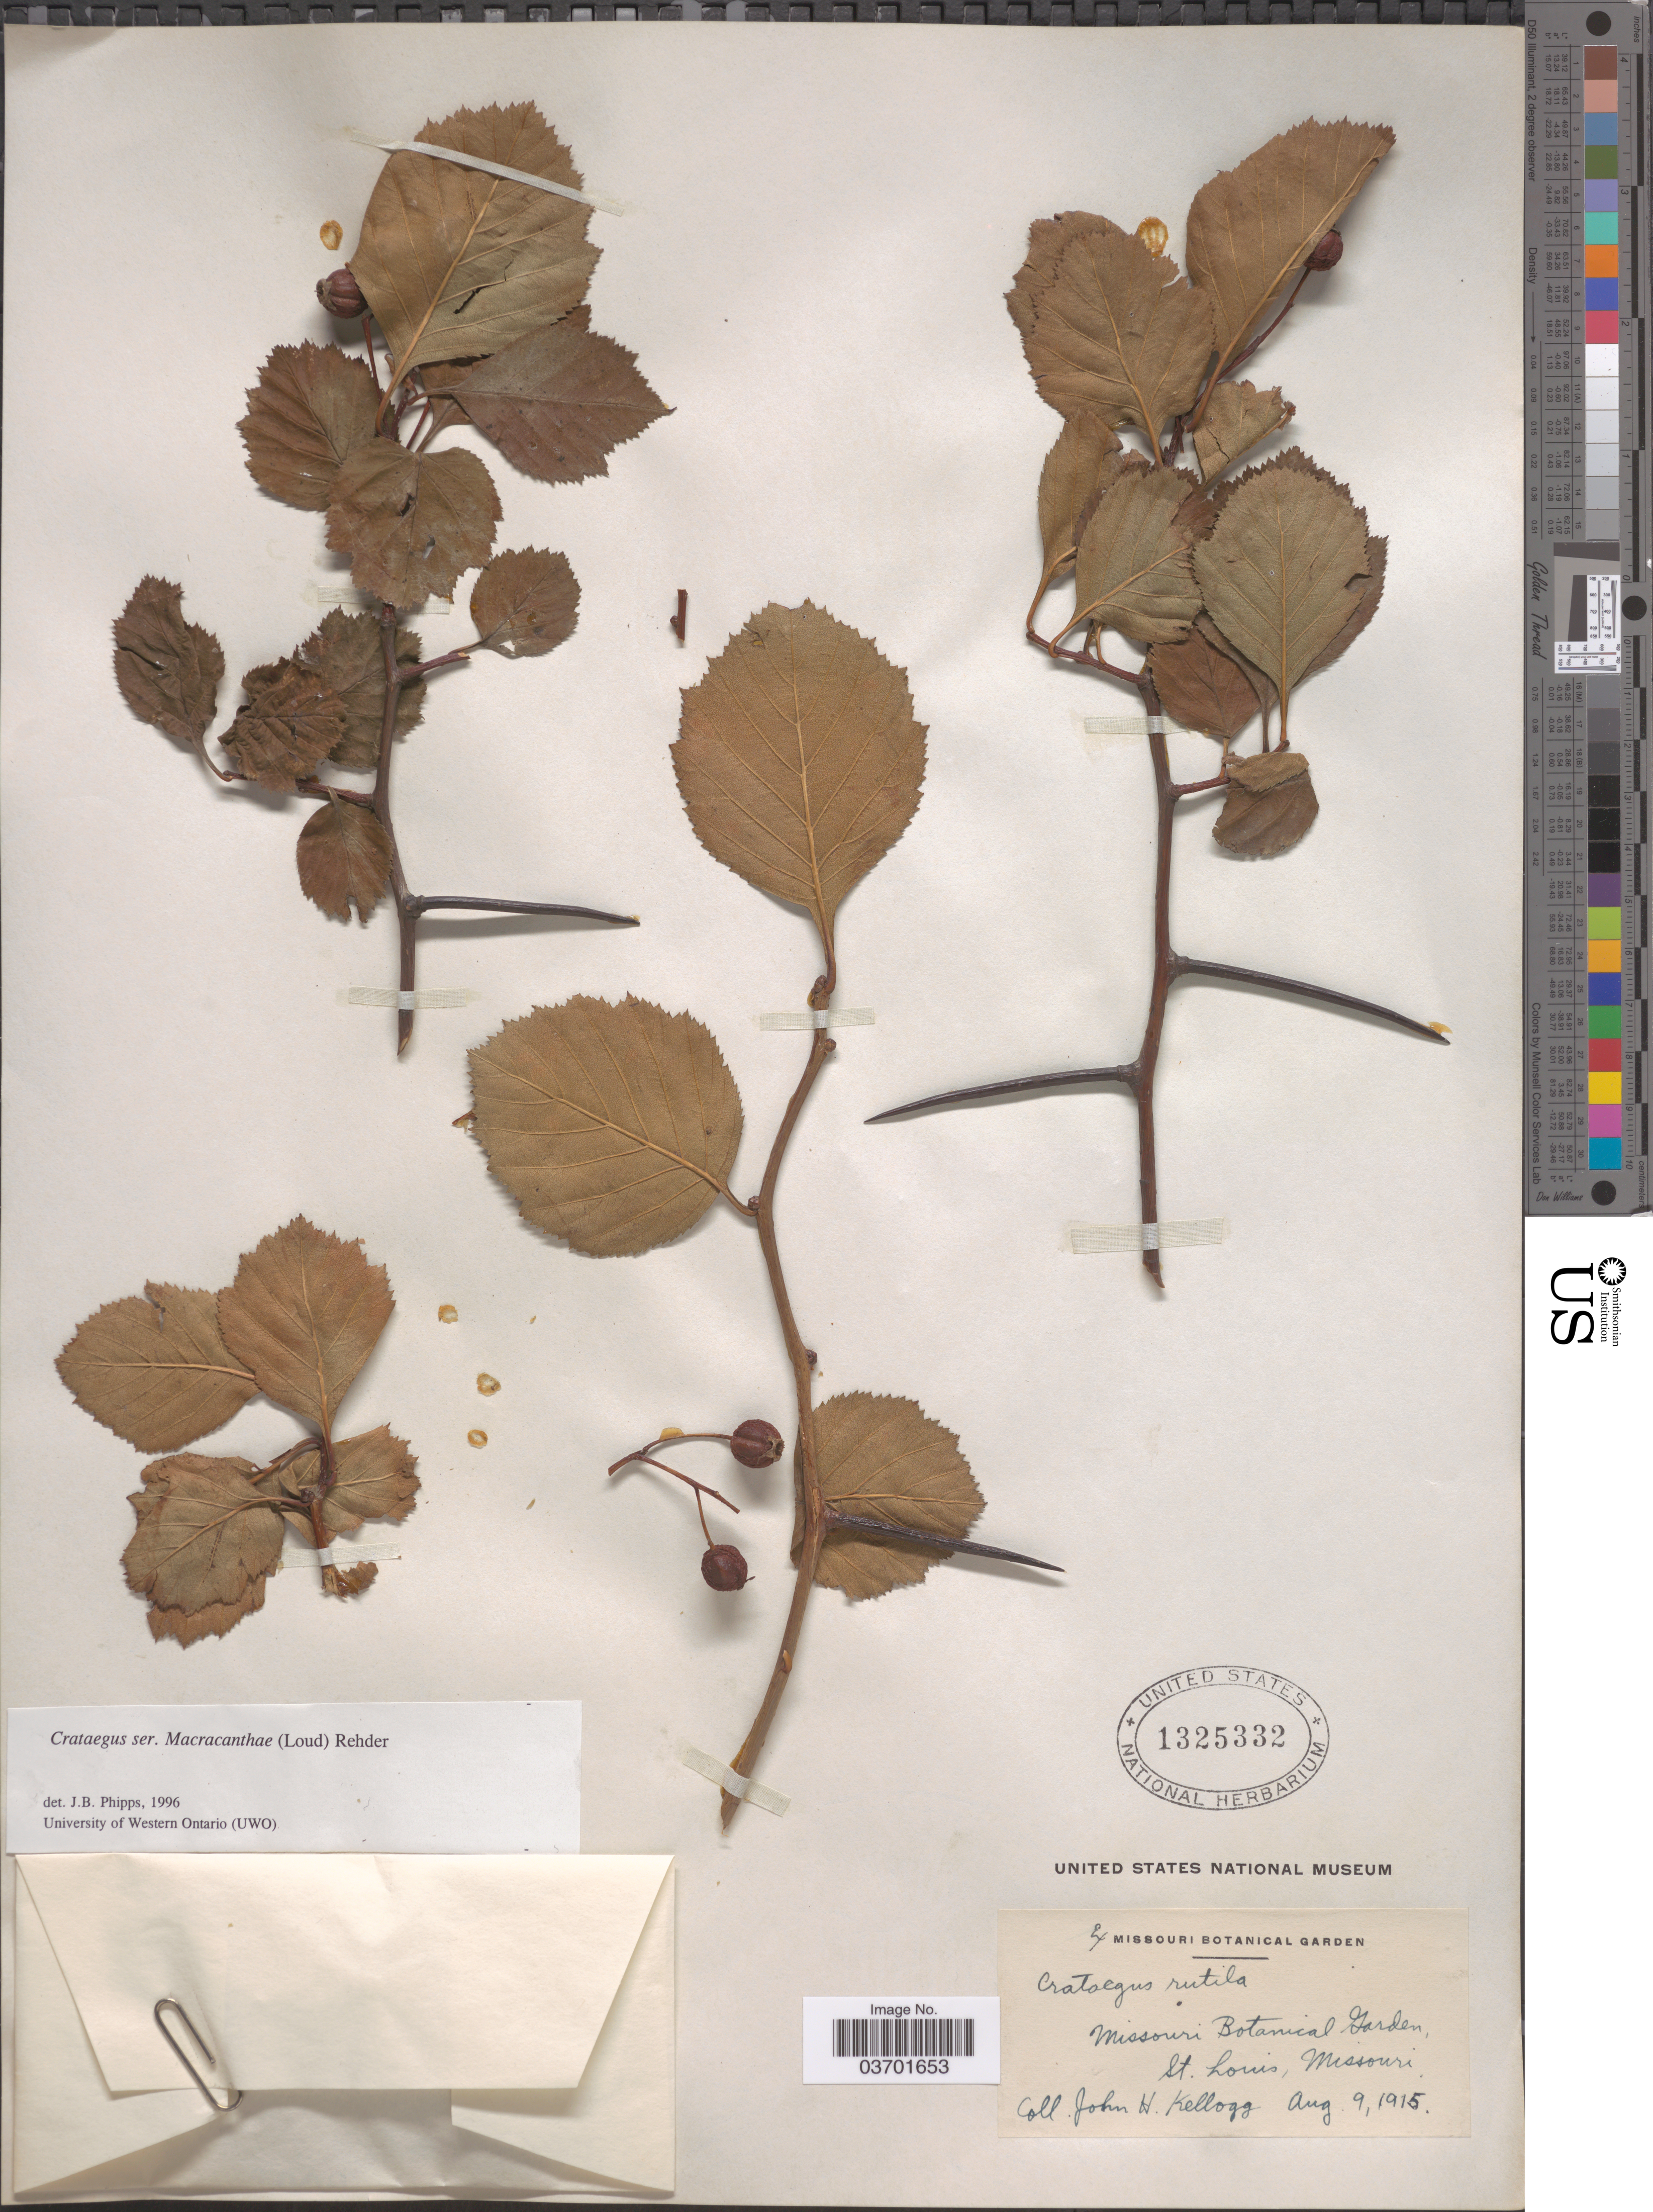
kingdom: Plantae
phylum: Tracheophyta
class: Magnoliopsida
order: Rosales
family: Rosaceae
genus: Crataegus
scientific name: Crataegus rutila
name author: Sarg.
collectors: J. H. Kellogg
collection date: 1915-08-09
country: United States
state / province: Missouri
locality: Missouri Botanical Garden, St. Louis.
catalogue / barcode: US 1325332